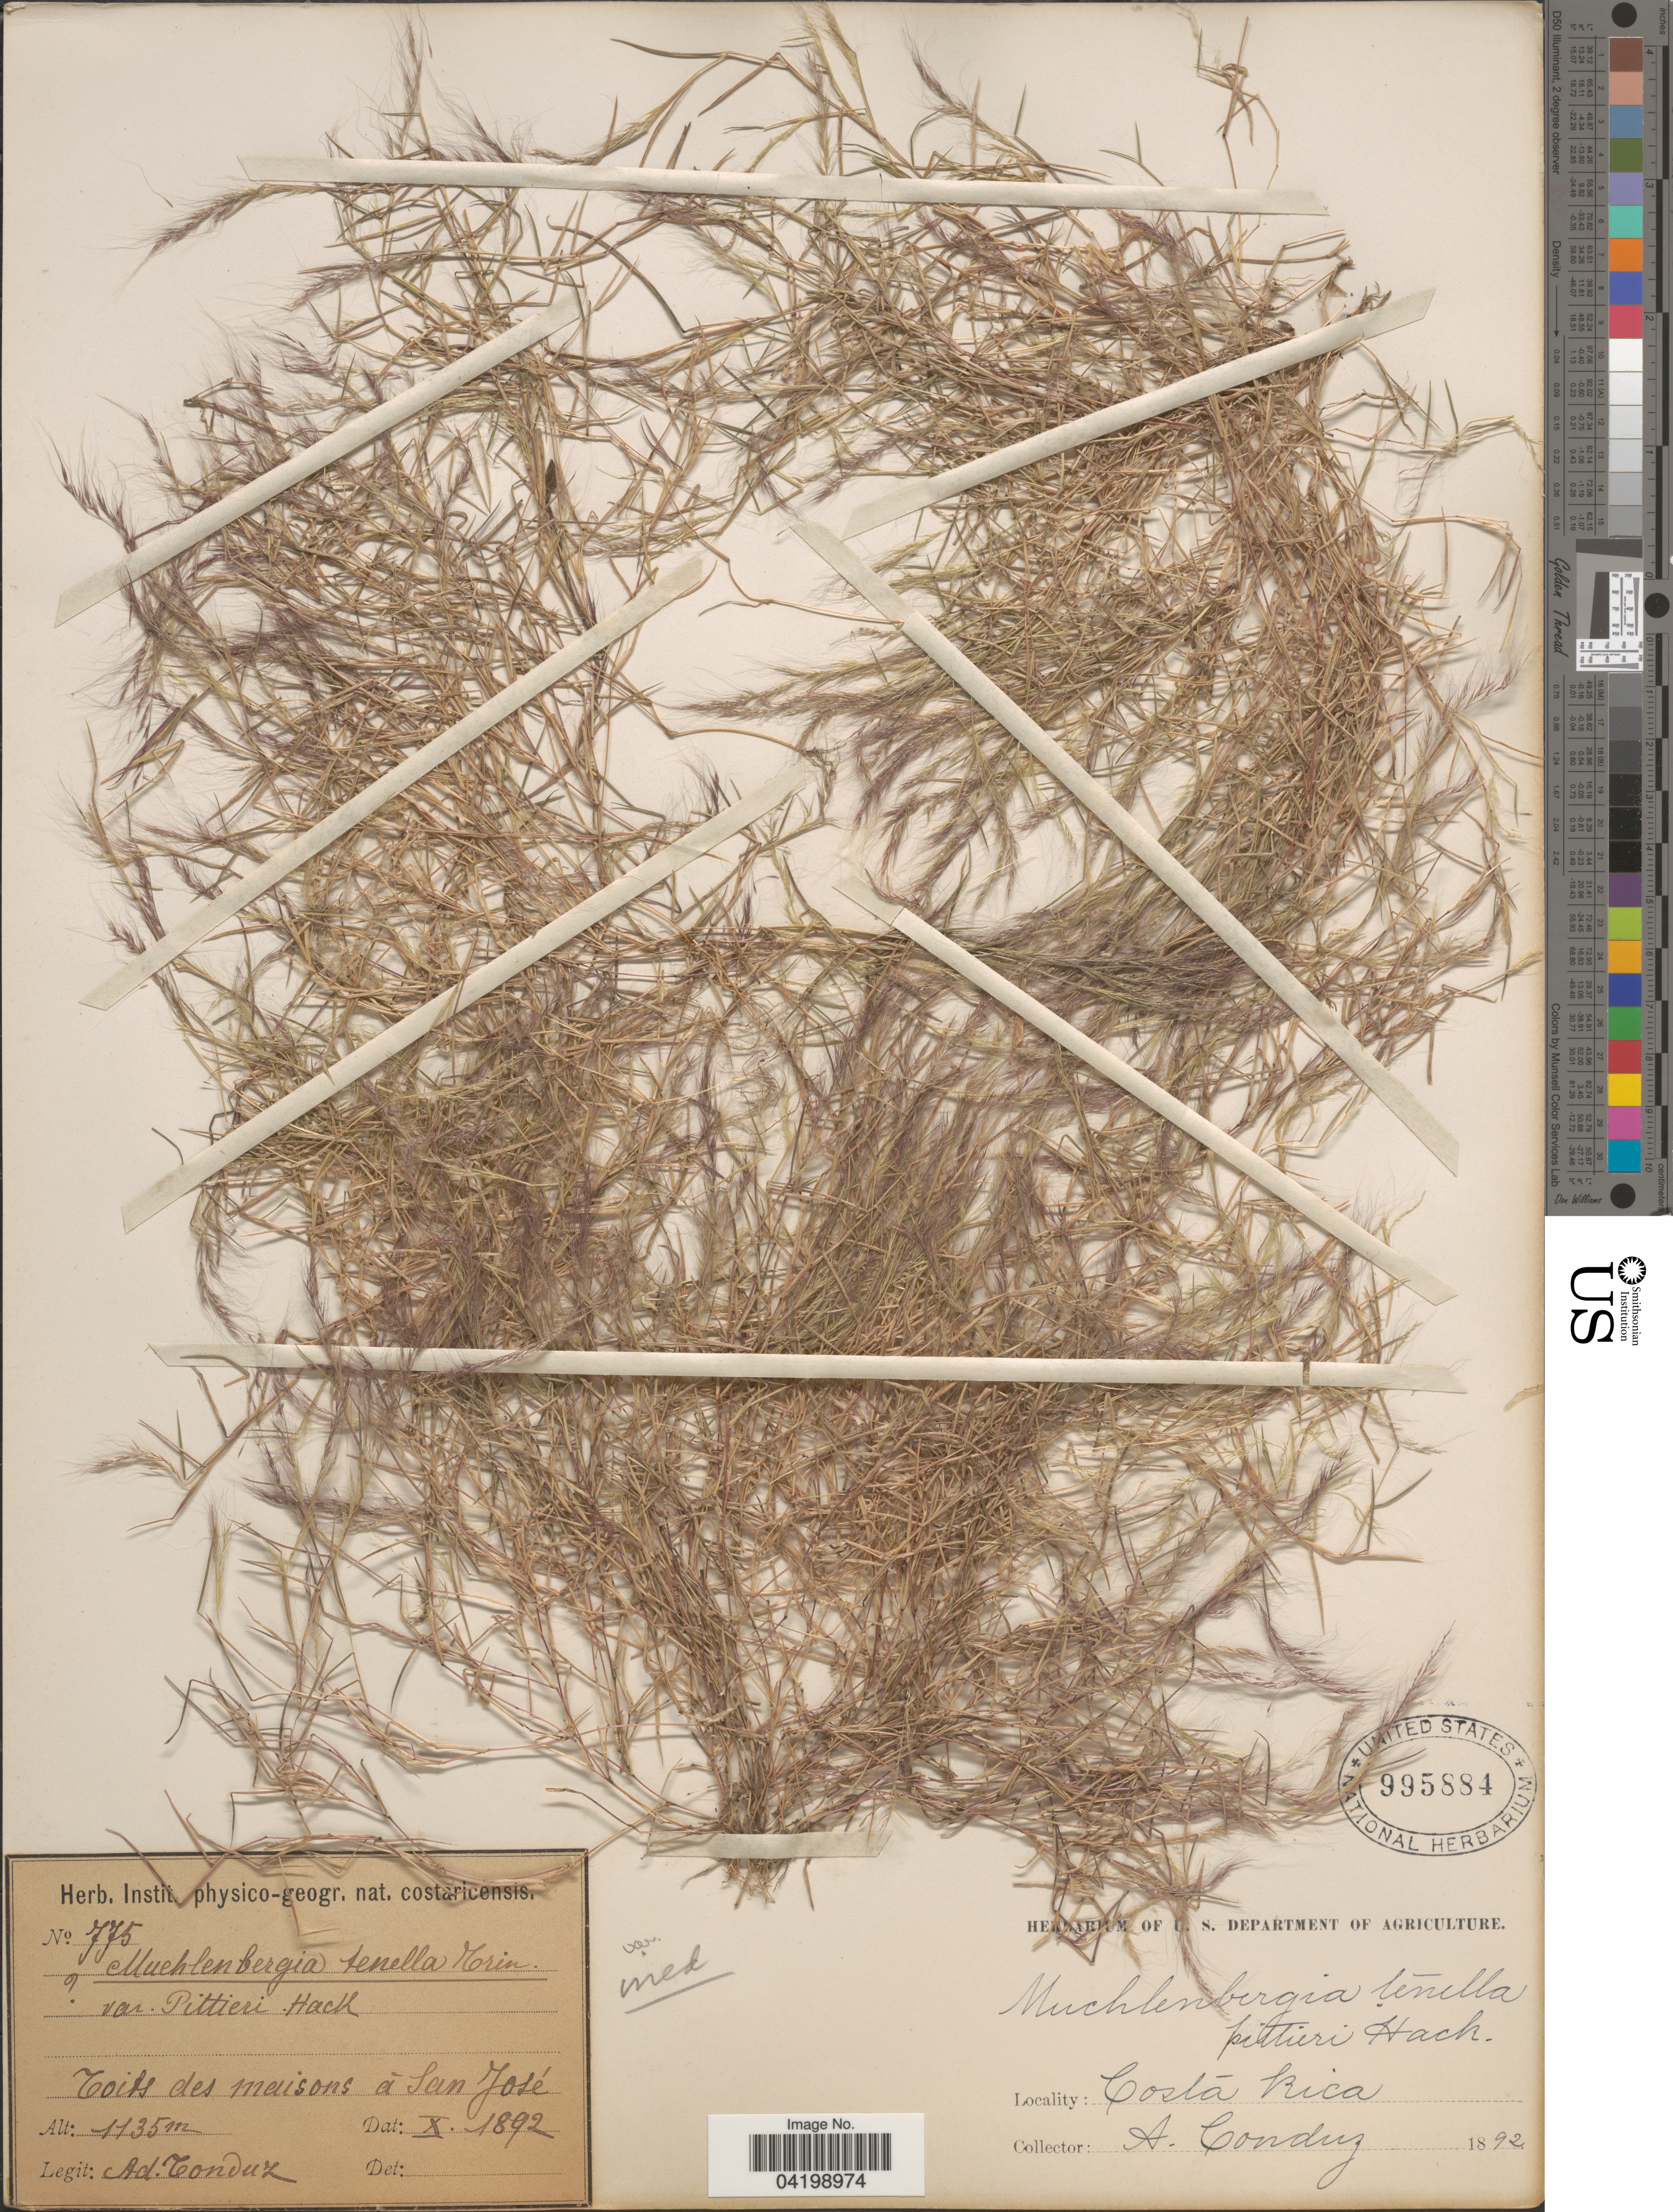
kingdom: Plantae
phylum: Tracheophyta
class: Liliopsida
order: Poales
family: Poaceae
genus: Muhlenbergia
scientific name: Muhlenbergia tenella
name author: (Kunth) Trin.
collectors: A. Tonduz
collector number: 775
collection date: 1892-10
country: Costa Rica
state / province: San José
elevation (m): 1135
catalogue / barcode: US 995884